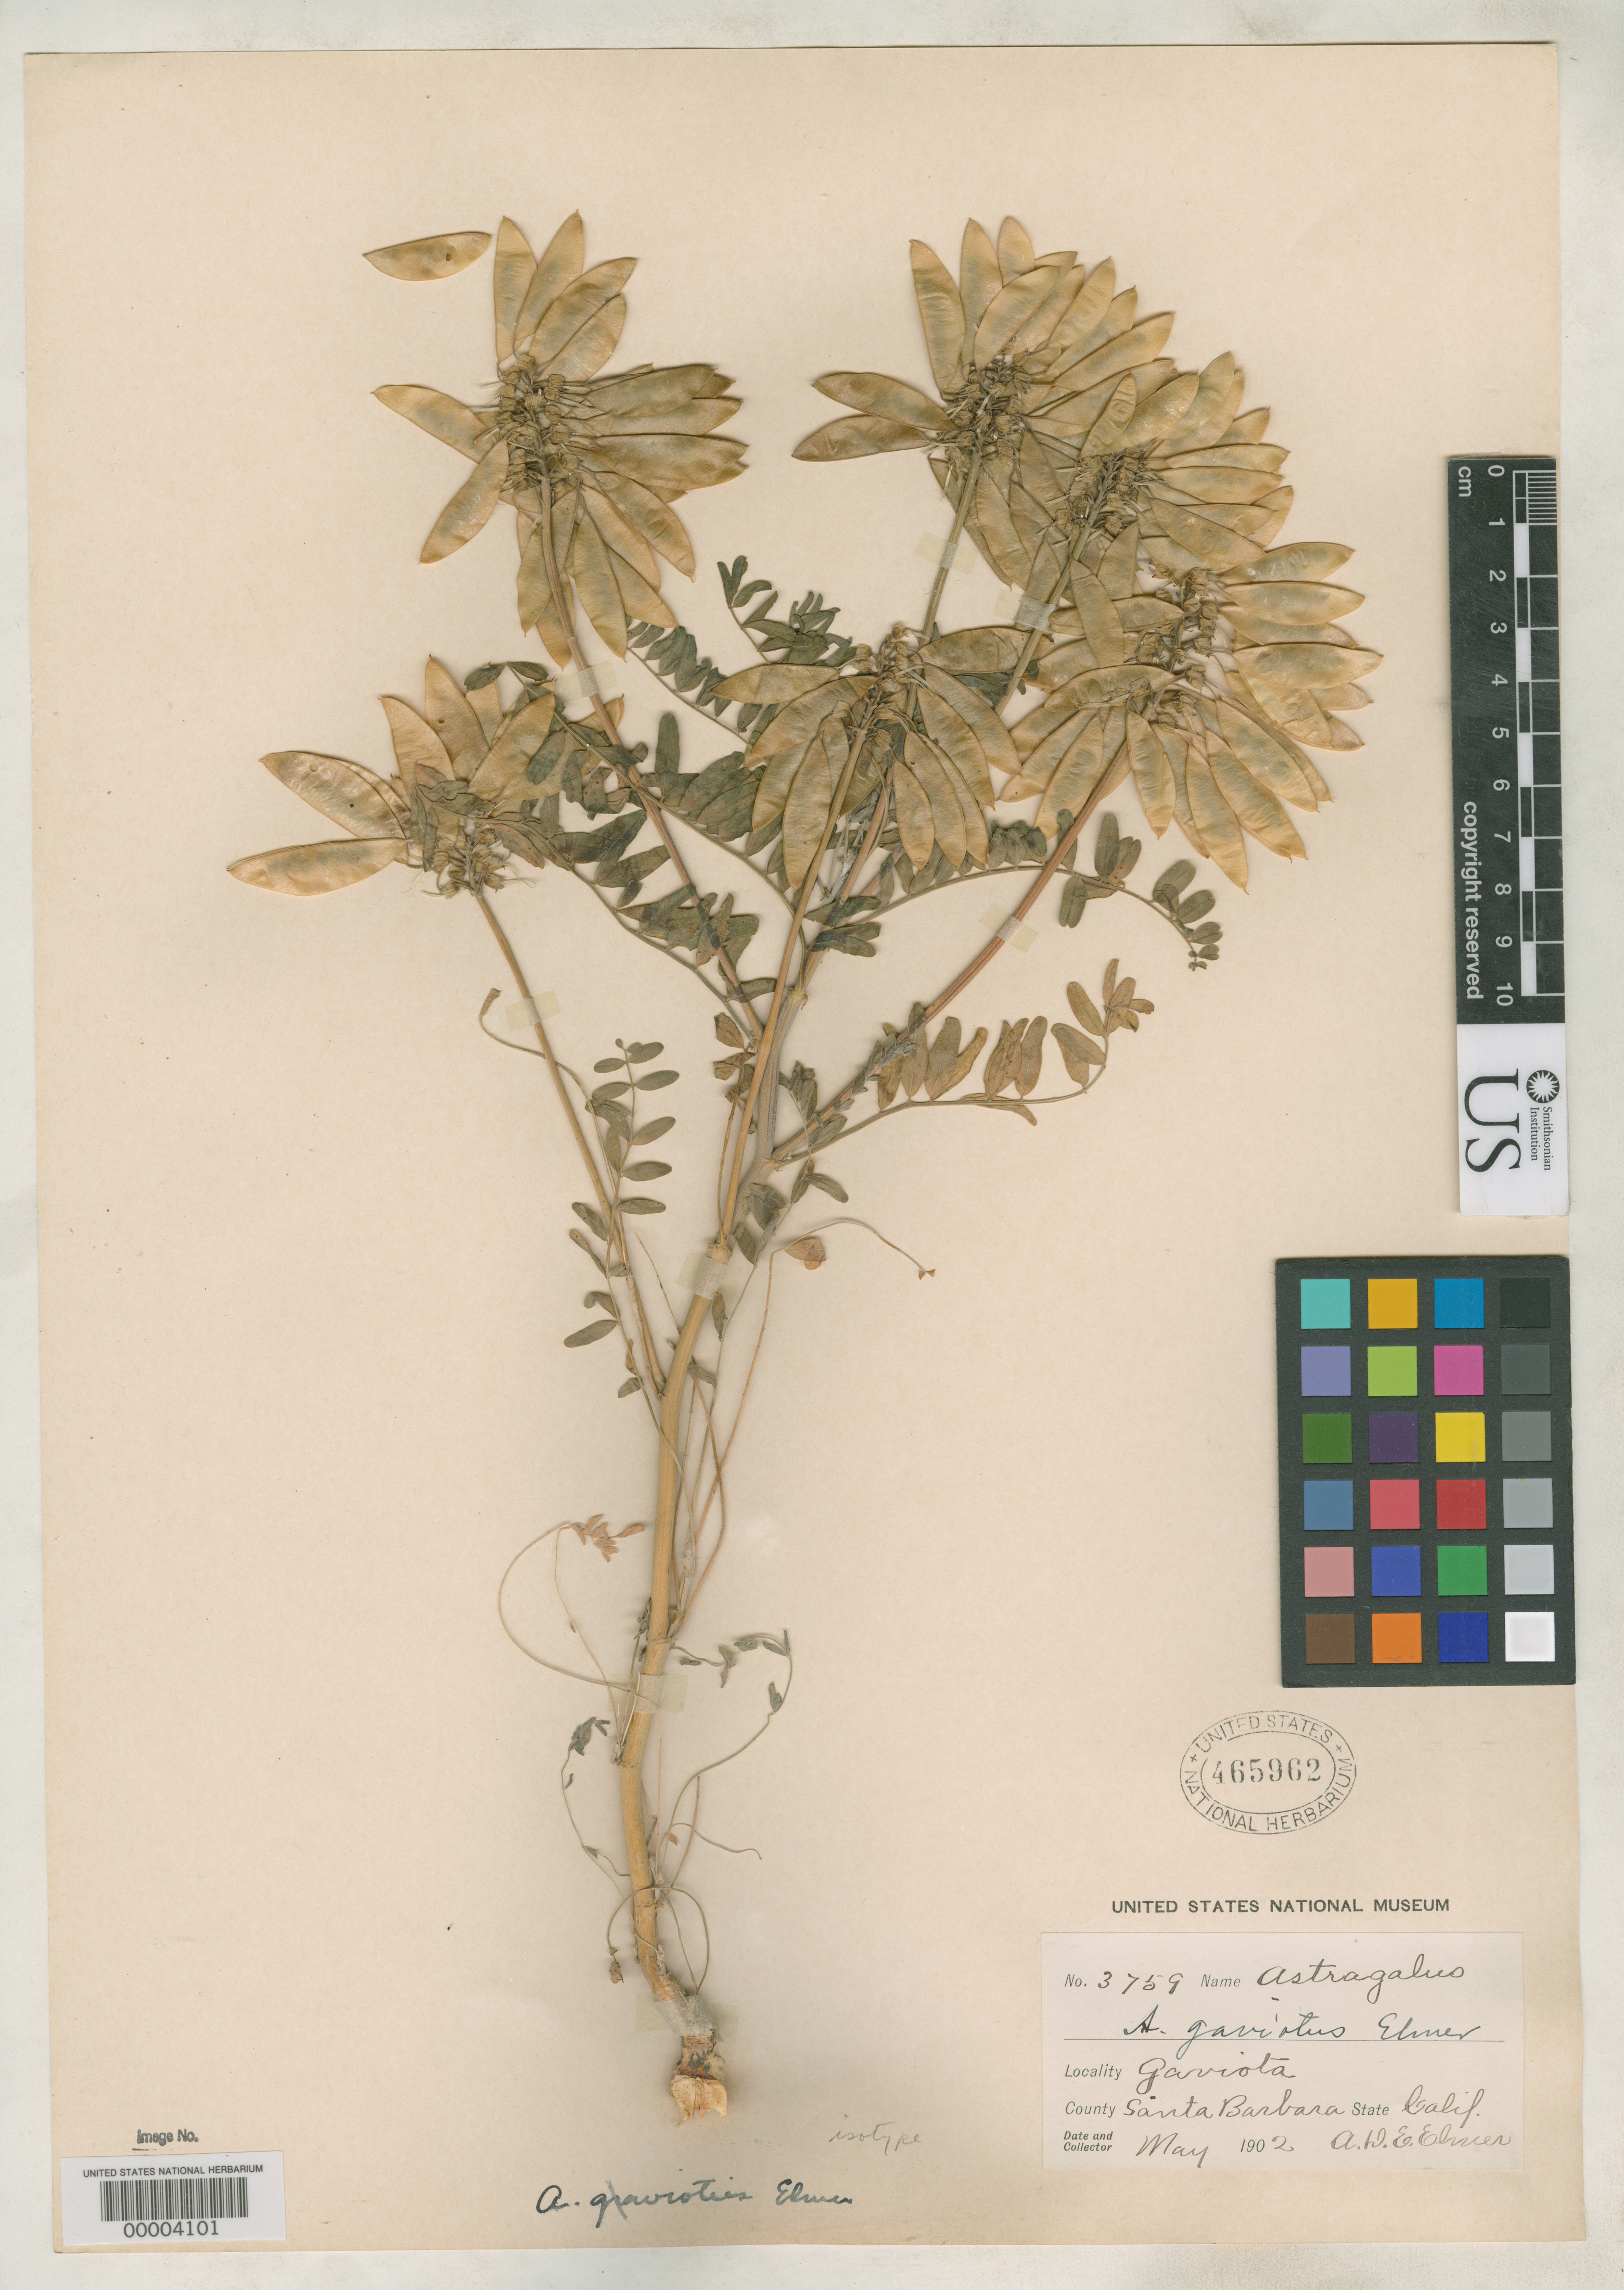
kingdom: Plantae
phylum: Tracheophyta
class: Magnoliopsida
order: Fabales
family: Fabaceae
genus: Astragalus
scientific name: Astragalus gaviotus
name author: Elmer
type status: Isotype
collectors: A. D. E. Elmer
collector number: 3759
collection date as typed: May 1902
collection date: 1902-05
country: United States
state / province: California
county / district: Santa Barbara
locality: Gaviota Beach.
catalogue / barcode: US 465962